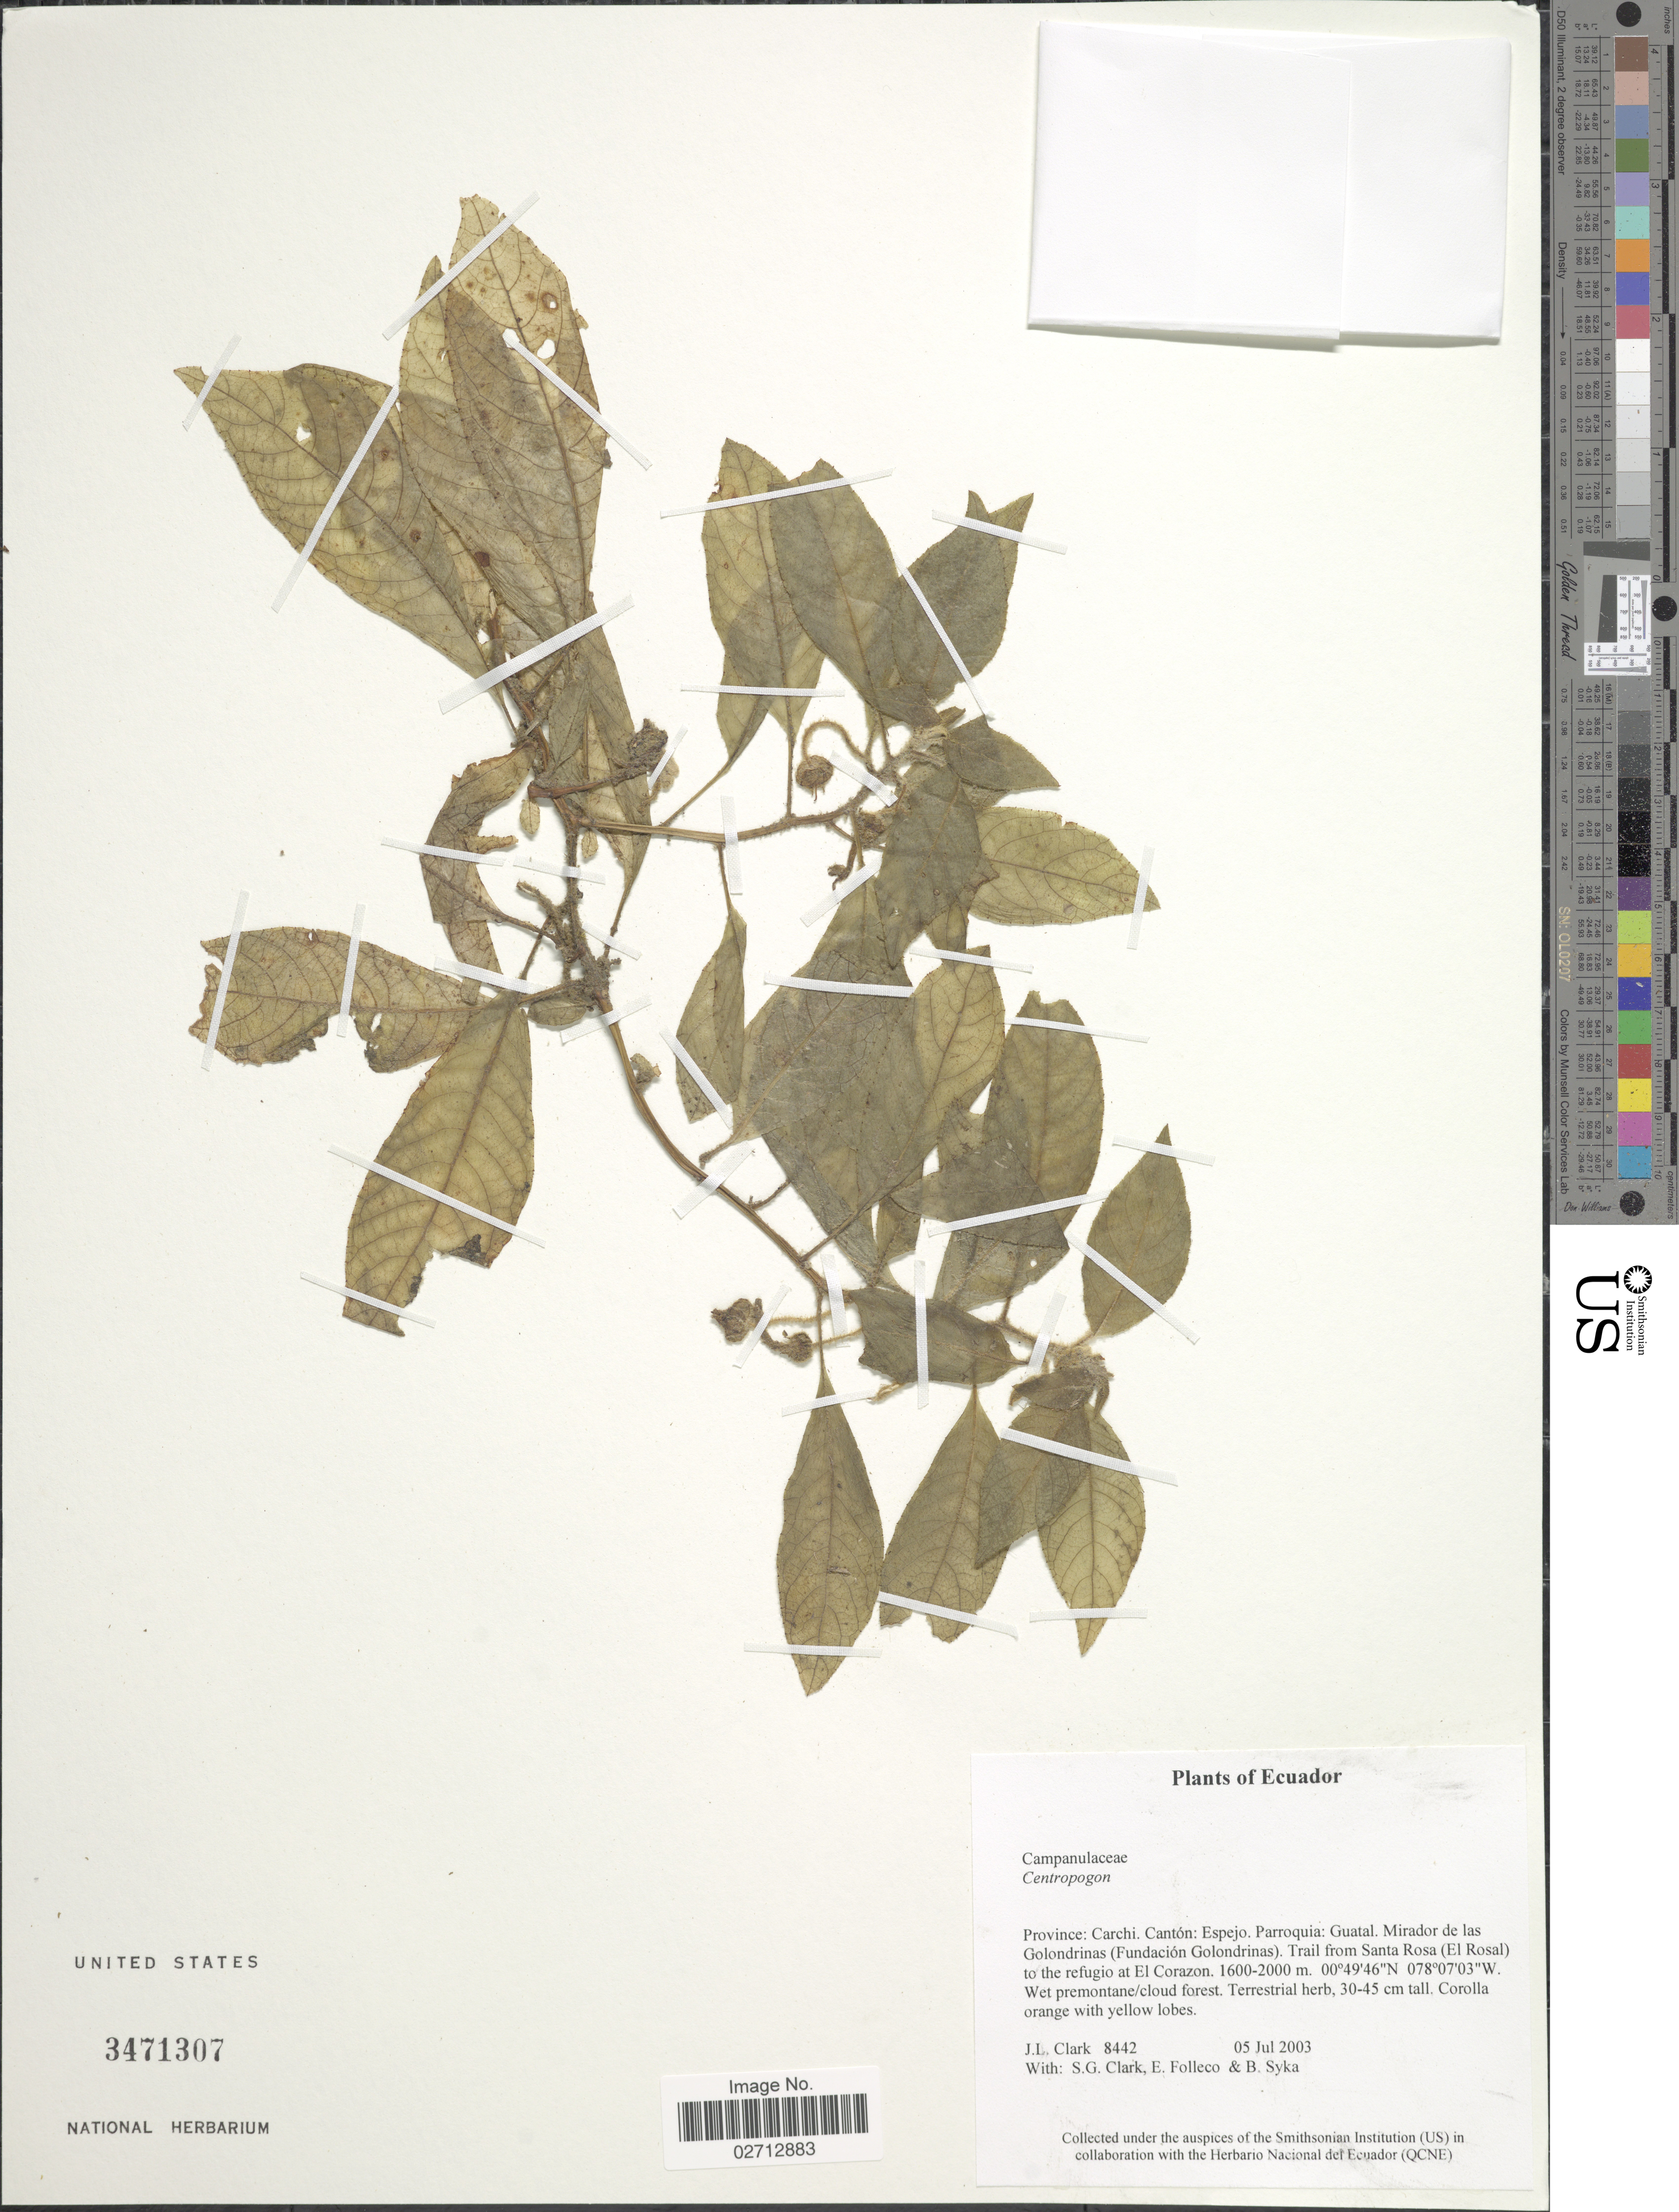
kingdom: Plantae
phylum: Tracheophyta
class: Magnoliopsida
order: Asterales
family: Campanulaceae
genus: Centropogon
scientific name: Centropogon sp.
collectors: J. L. Clark, S. G. Clark, E. Folleco & B. Syka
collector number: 8442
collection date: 2003-07-05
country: Ecuador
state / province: Carchi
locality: Canton: Espejo. Parroquia: Guatal. Mirador de las Golondrinas (Fundacion Golondrinas). Trail from Santa Rosa (El Rosal) to the refugio at El Corazon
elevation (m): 1600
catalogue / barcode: US 3471307